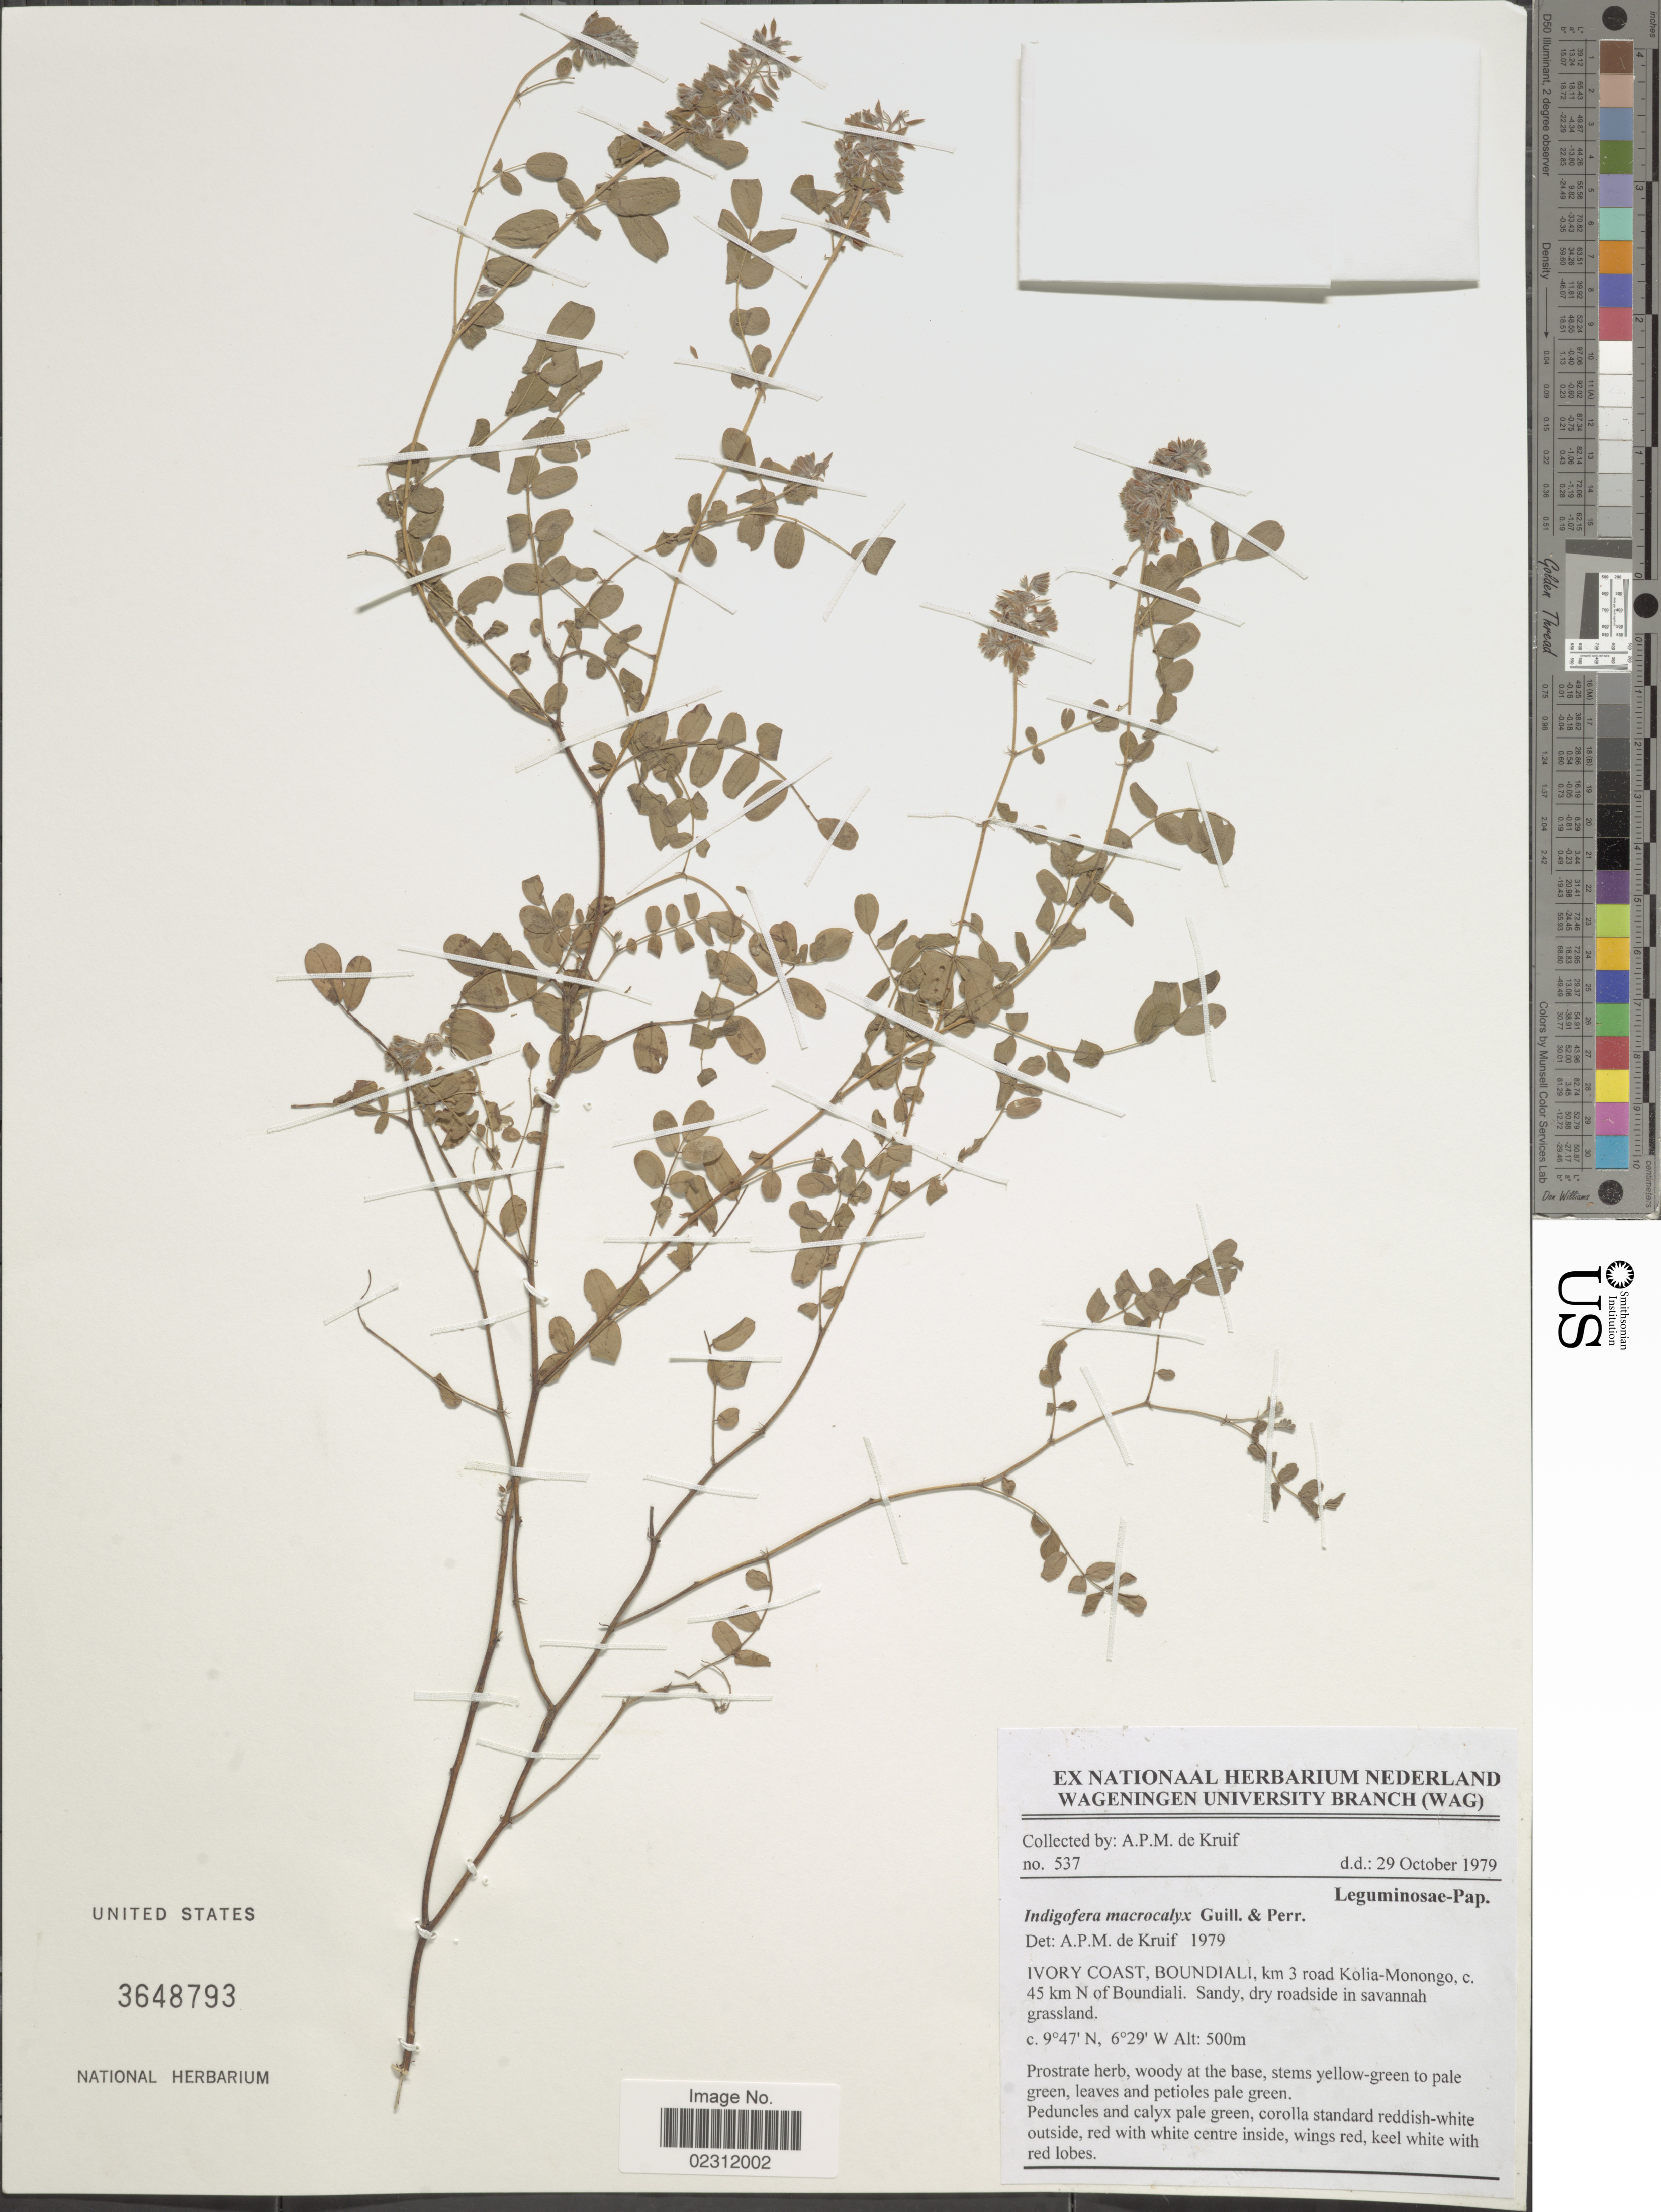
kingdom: Plantae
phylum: Tracheophyta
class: Magnoliopsida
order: Fabales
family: Fabaceae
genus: Indigofera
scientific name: Indigofera macrocalyx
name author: Guill. & Perr.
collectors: A. P. de Kruif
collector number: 537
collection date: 1979-10-29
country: Ivory Coast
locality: Boundiali, km 3 road Kolia-Monongo, c. 45 km N of Boundiali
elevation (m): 500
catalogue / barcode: US 3648793